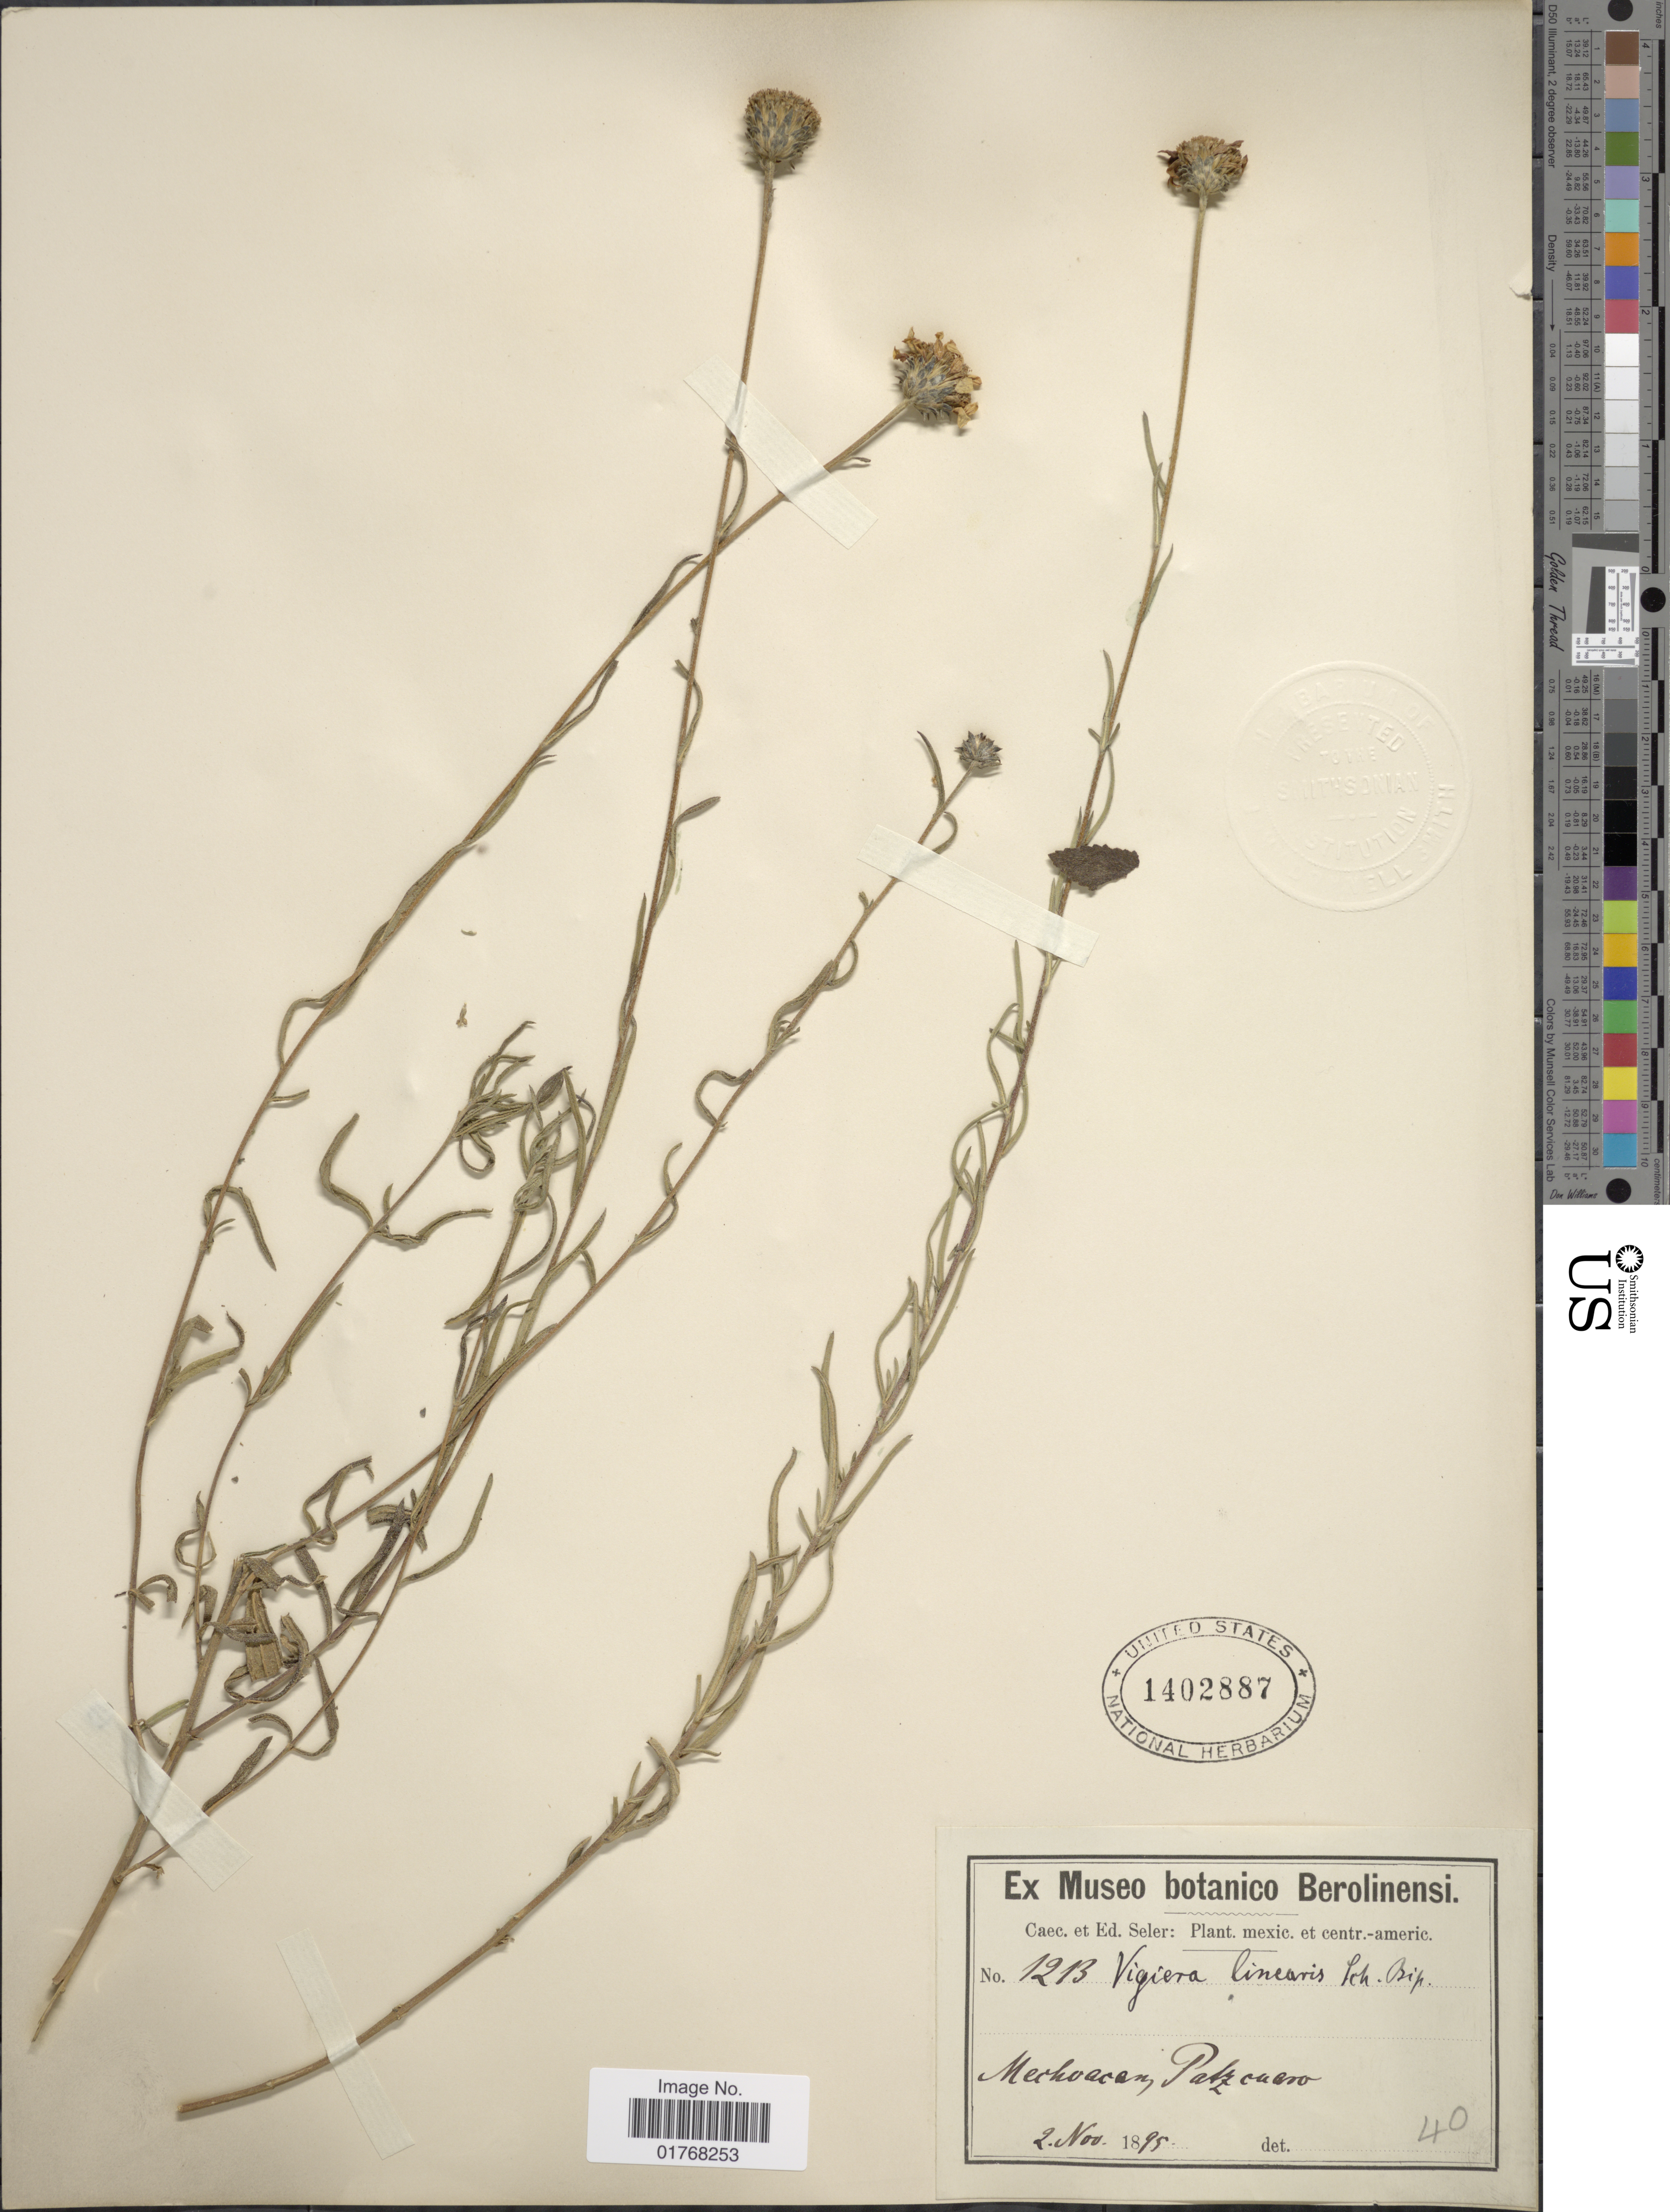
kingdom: Plantae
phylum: Tracheophyta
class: Magnoliopsida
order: Asterales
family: Asteraceae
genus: Viguiera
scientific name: Viguiera linearis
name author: (Cav.) Sch. Bip.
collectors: ex Caec. et Ed Seler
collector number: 1213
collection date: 1895-11-02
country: Mexico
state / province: Michoacán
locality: Pátzcuaro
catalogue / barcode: US 1402887